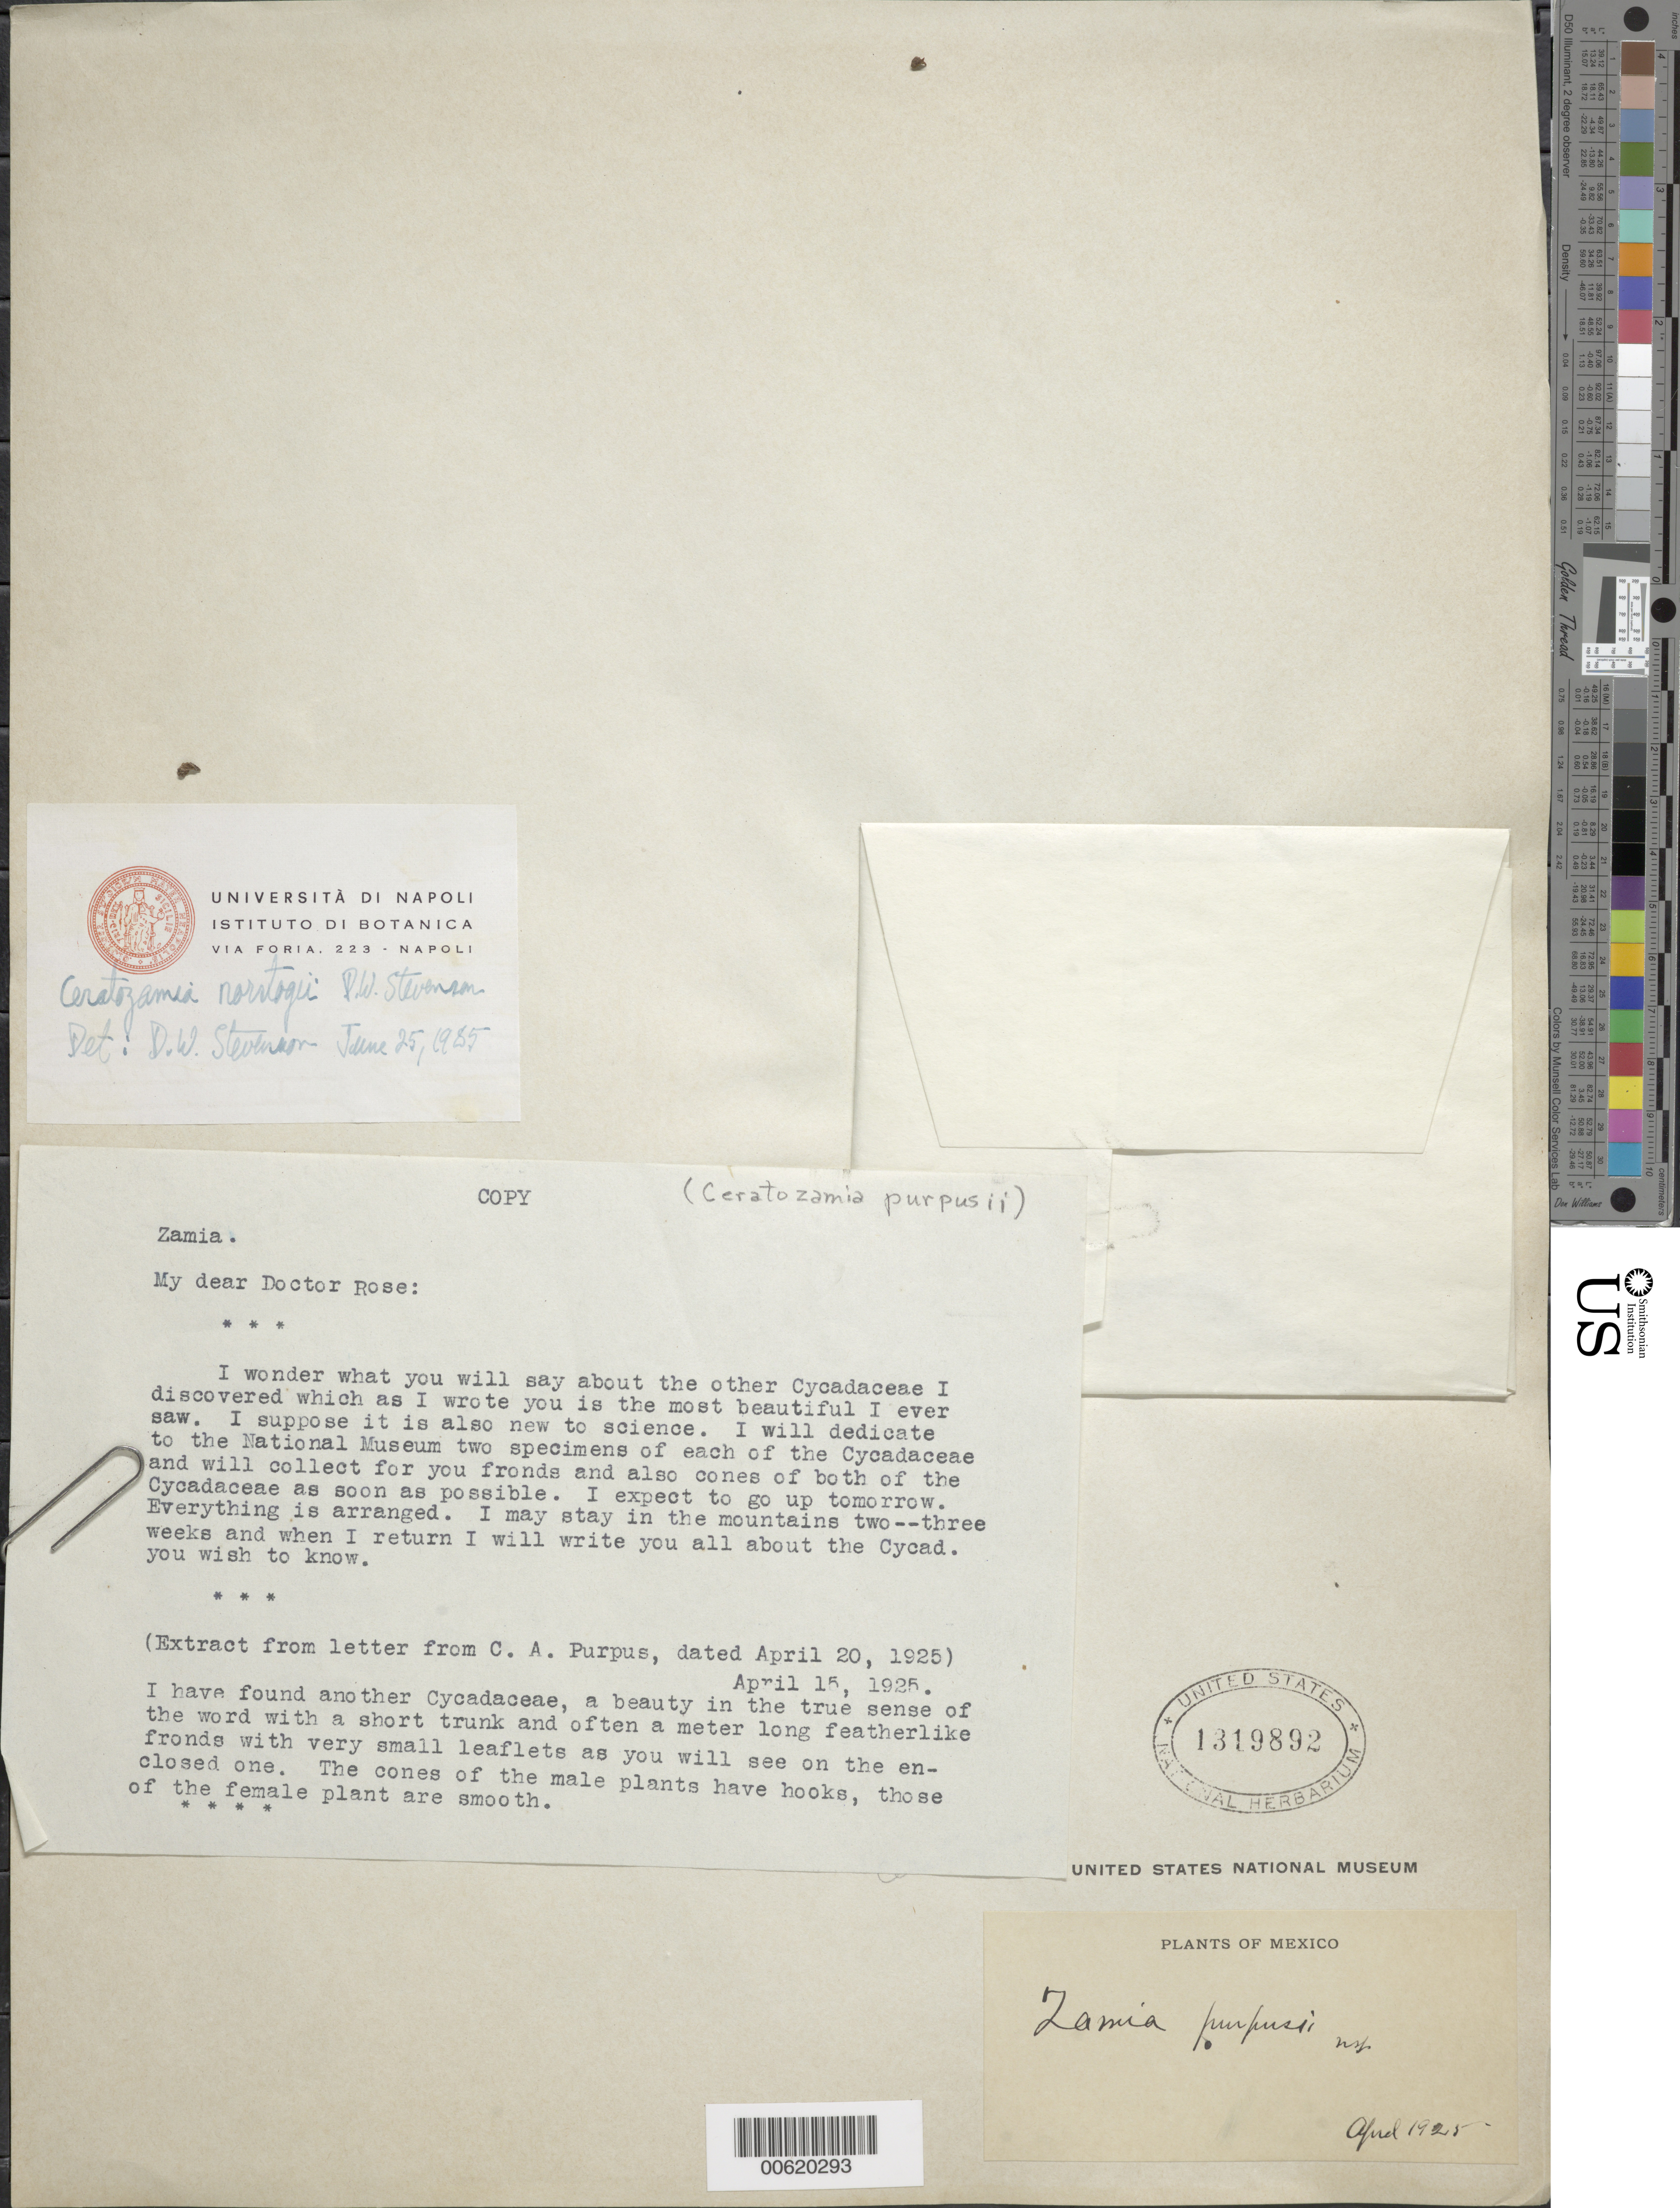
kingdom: Plantae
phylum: Tracheophyta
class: Cycadopsida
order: Cycadales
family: Zamiaceae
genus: Ceratozamia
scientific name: Ceratozamia norstogii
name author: D.W. Stev.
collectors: C. A. Purpus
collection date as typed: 20 Apr 1925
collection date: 1925-04-20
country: Mexico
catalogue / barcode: US 1319892